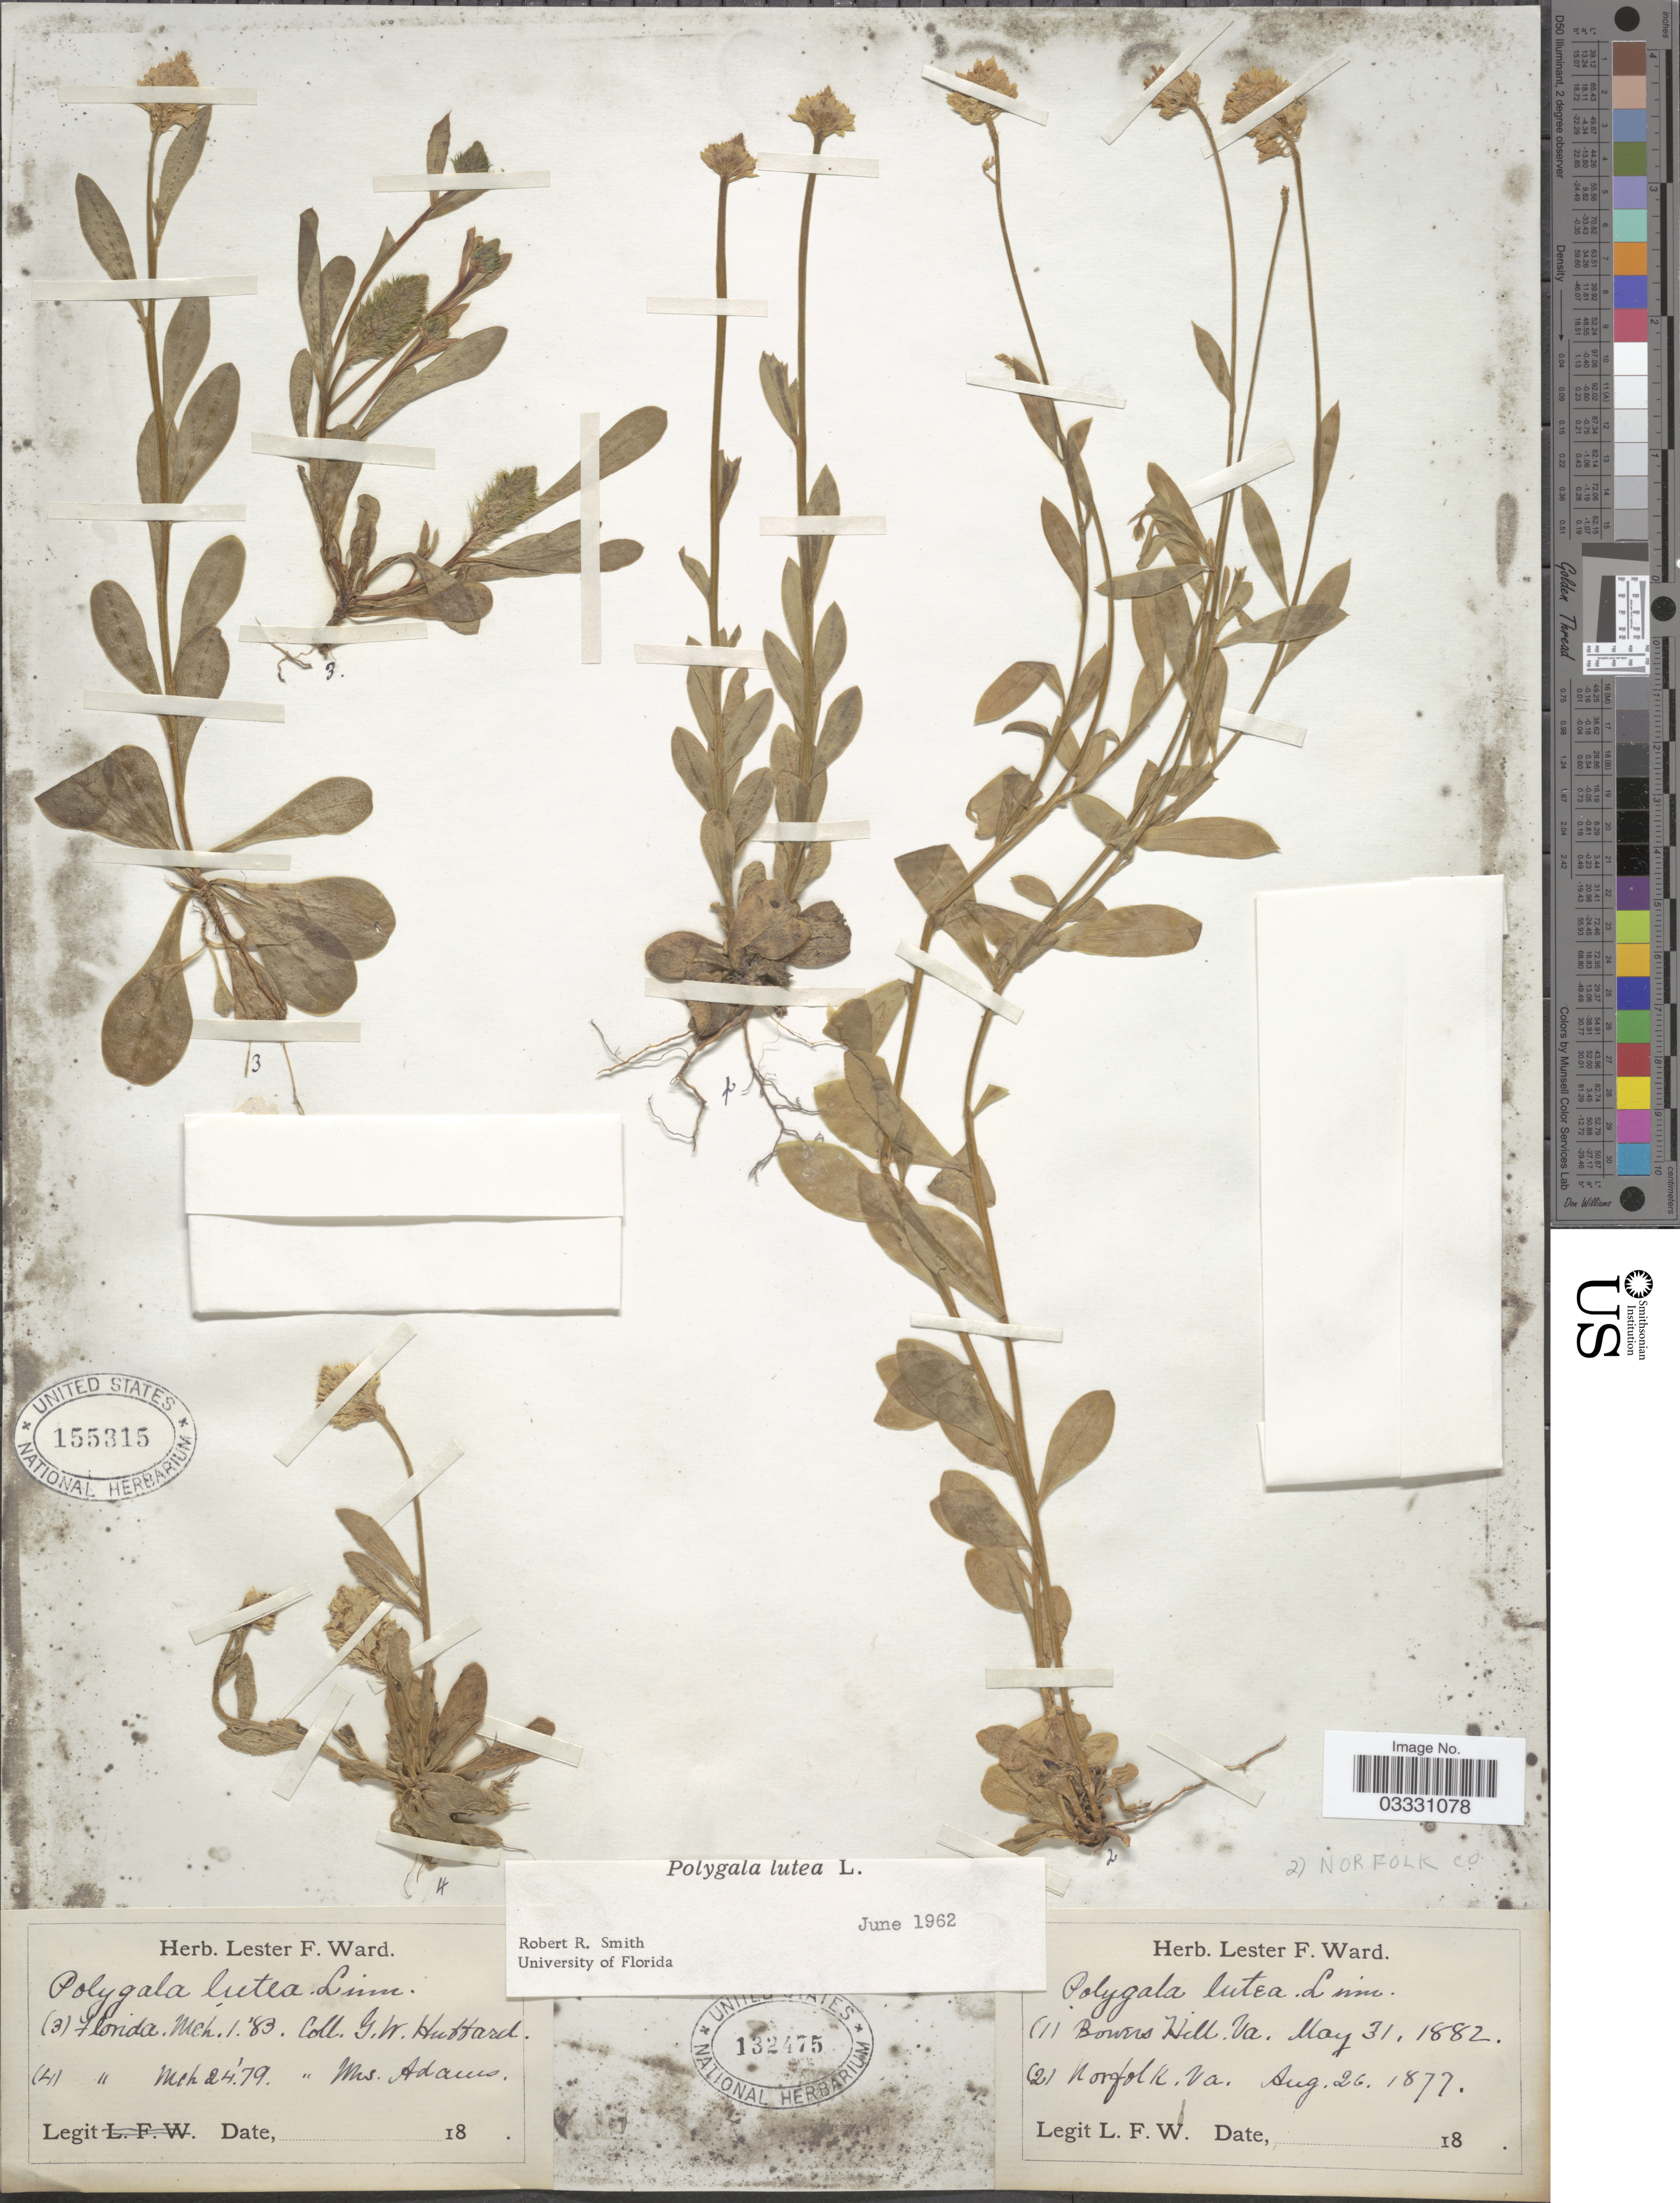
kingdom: Plantae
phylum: Tracheophyta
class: Magnoliopsida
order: Fabales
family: Polygalaceae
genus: Polygala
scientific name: Polygala lutea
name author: L.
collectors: L. F. Ward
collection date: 1877-08-26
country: United States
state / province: Virginia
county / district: City of Norfolk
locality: Norfolk Co., Norfolk.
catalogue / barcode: US 132475